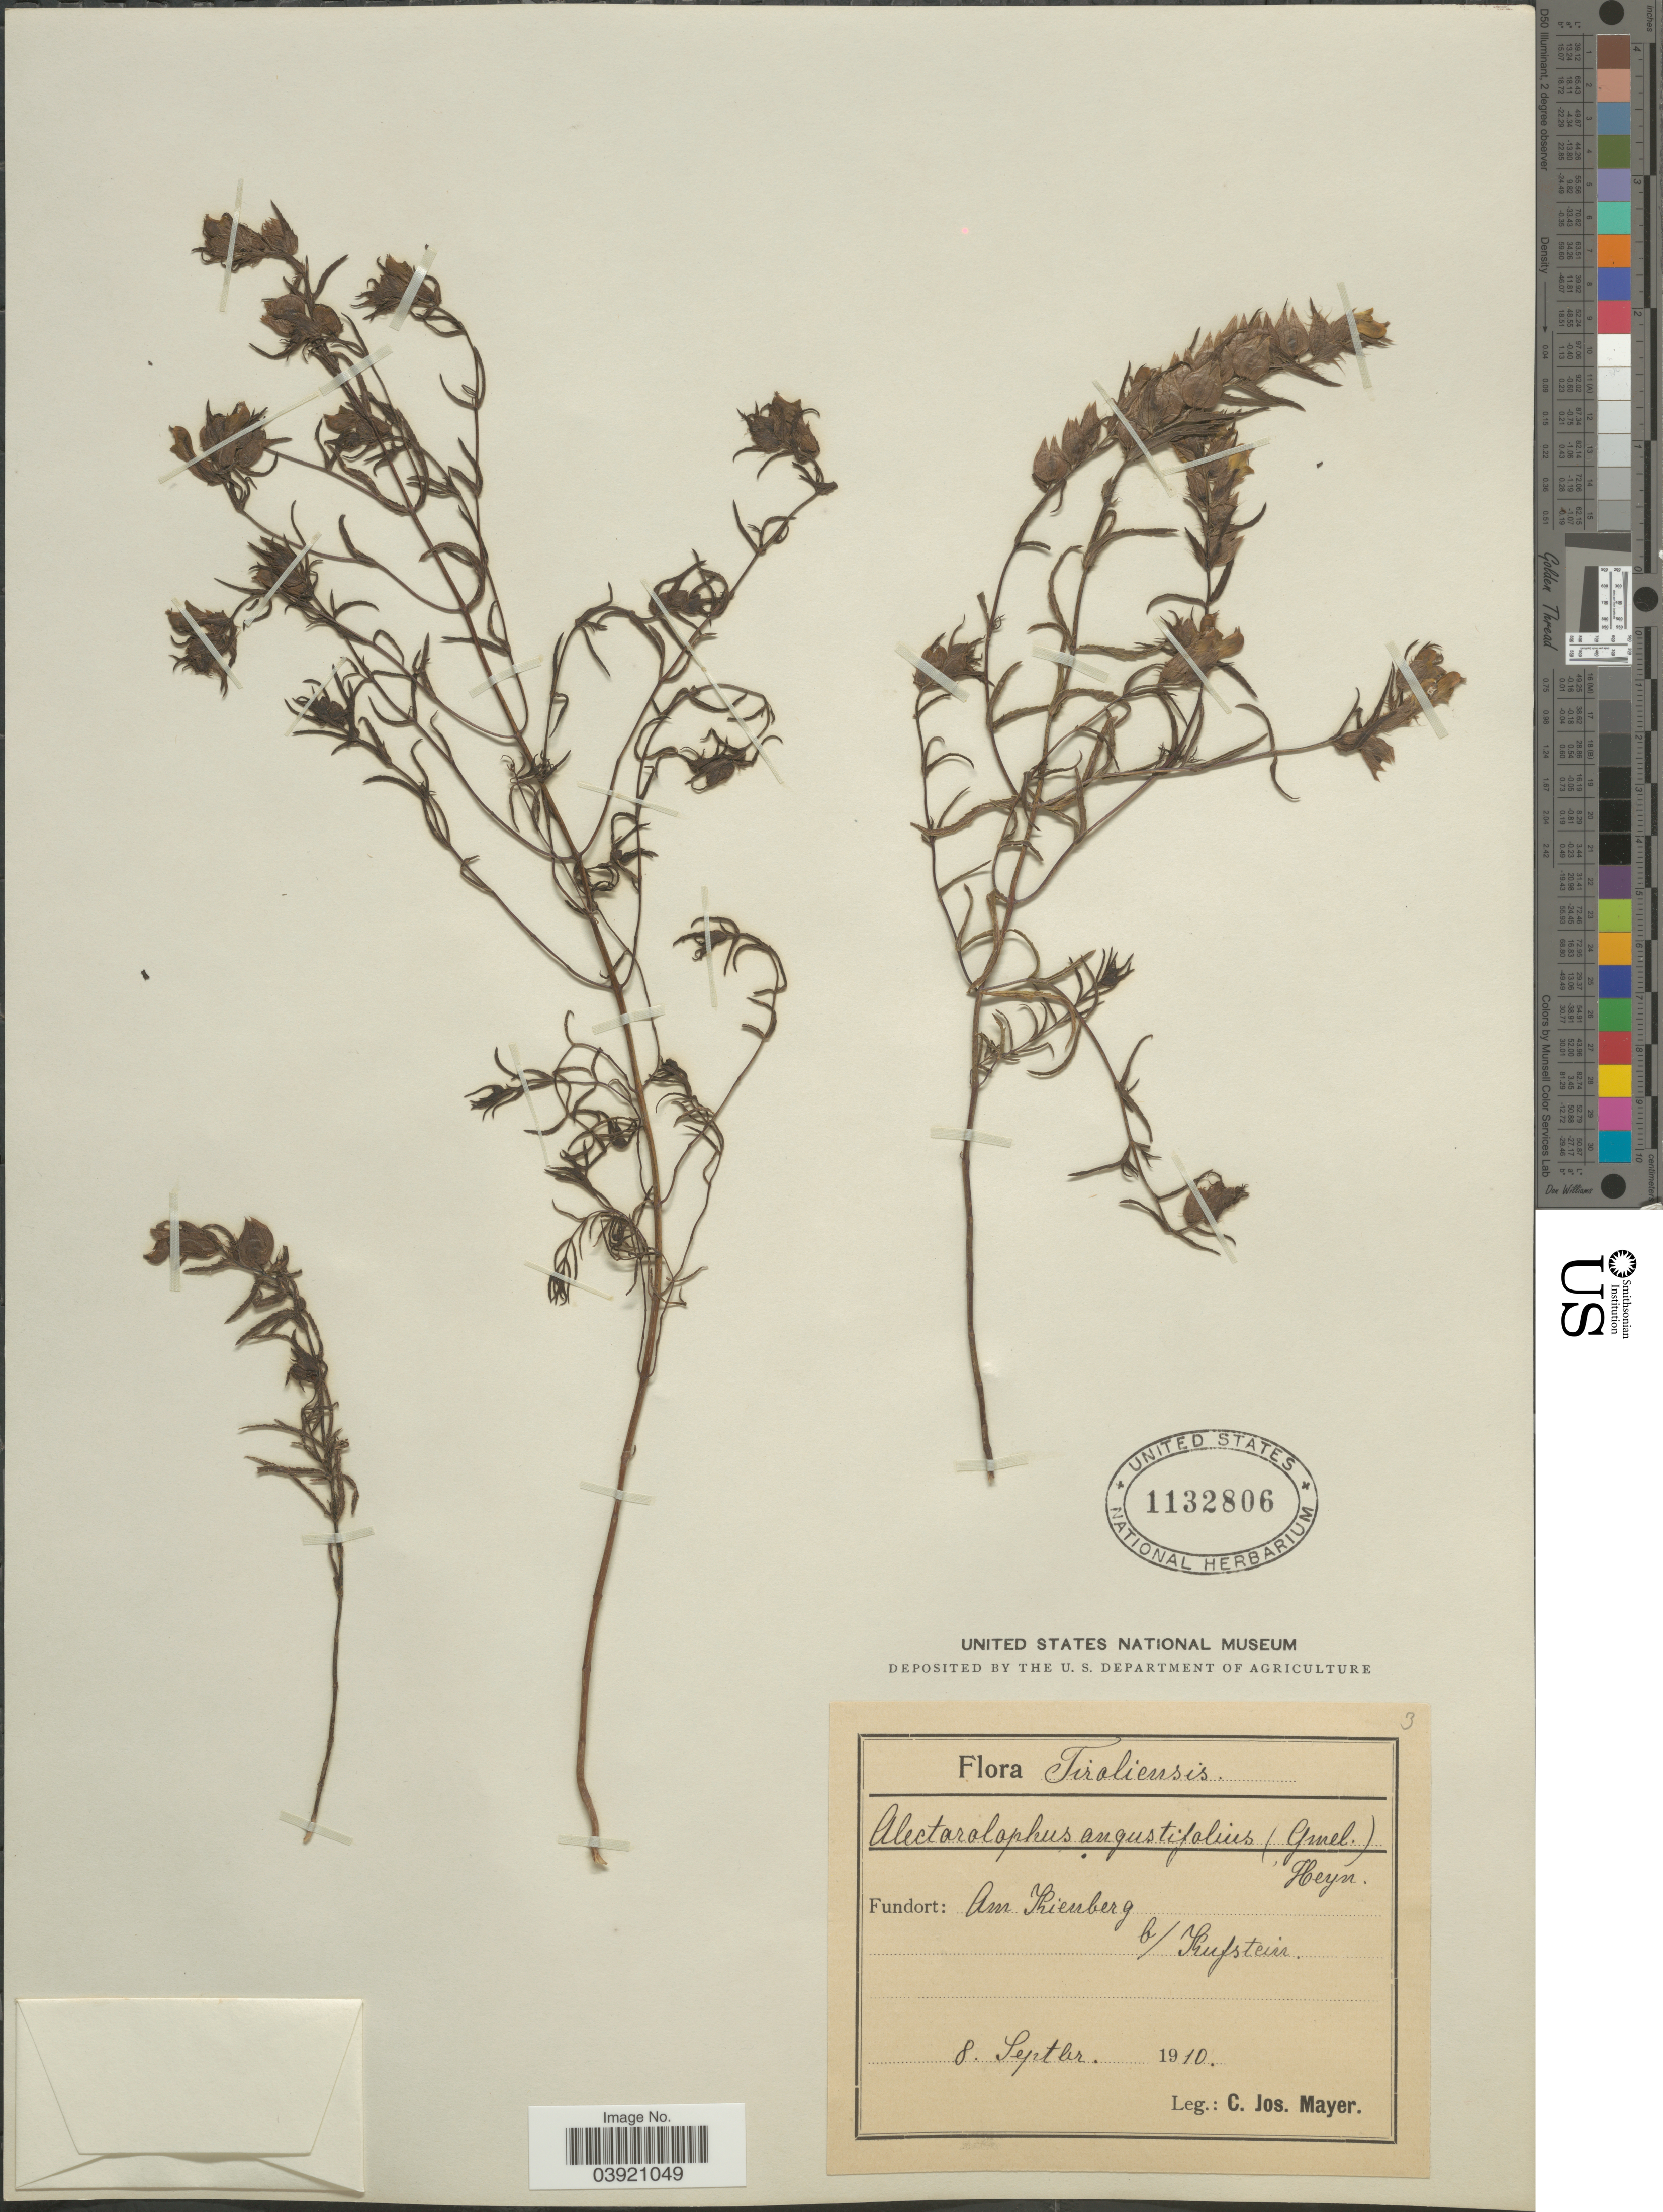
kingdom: Plantae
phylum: Tracheophyta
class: Magnoliopsida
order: Lamiales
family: Orobanchaceae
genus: Rhinanthus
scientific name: Rhinanthus angustifolius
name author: C.C. Gmel.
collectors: C. Mayer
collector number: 3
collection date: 1910-09-08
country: Austria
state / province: Tirol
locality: Tiroliensis. Am Kienberg b/ Kufstein.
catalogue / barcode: US 1132806